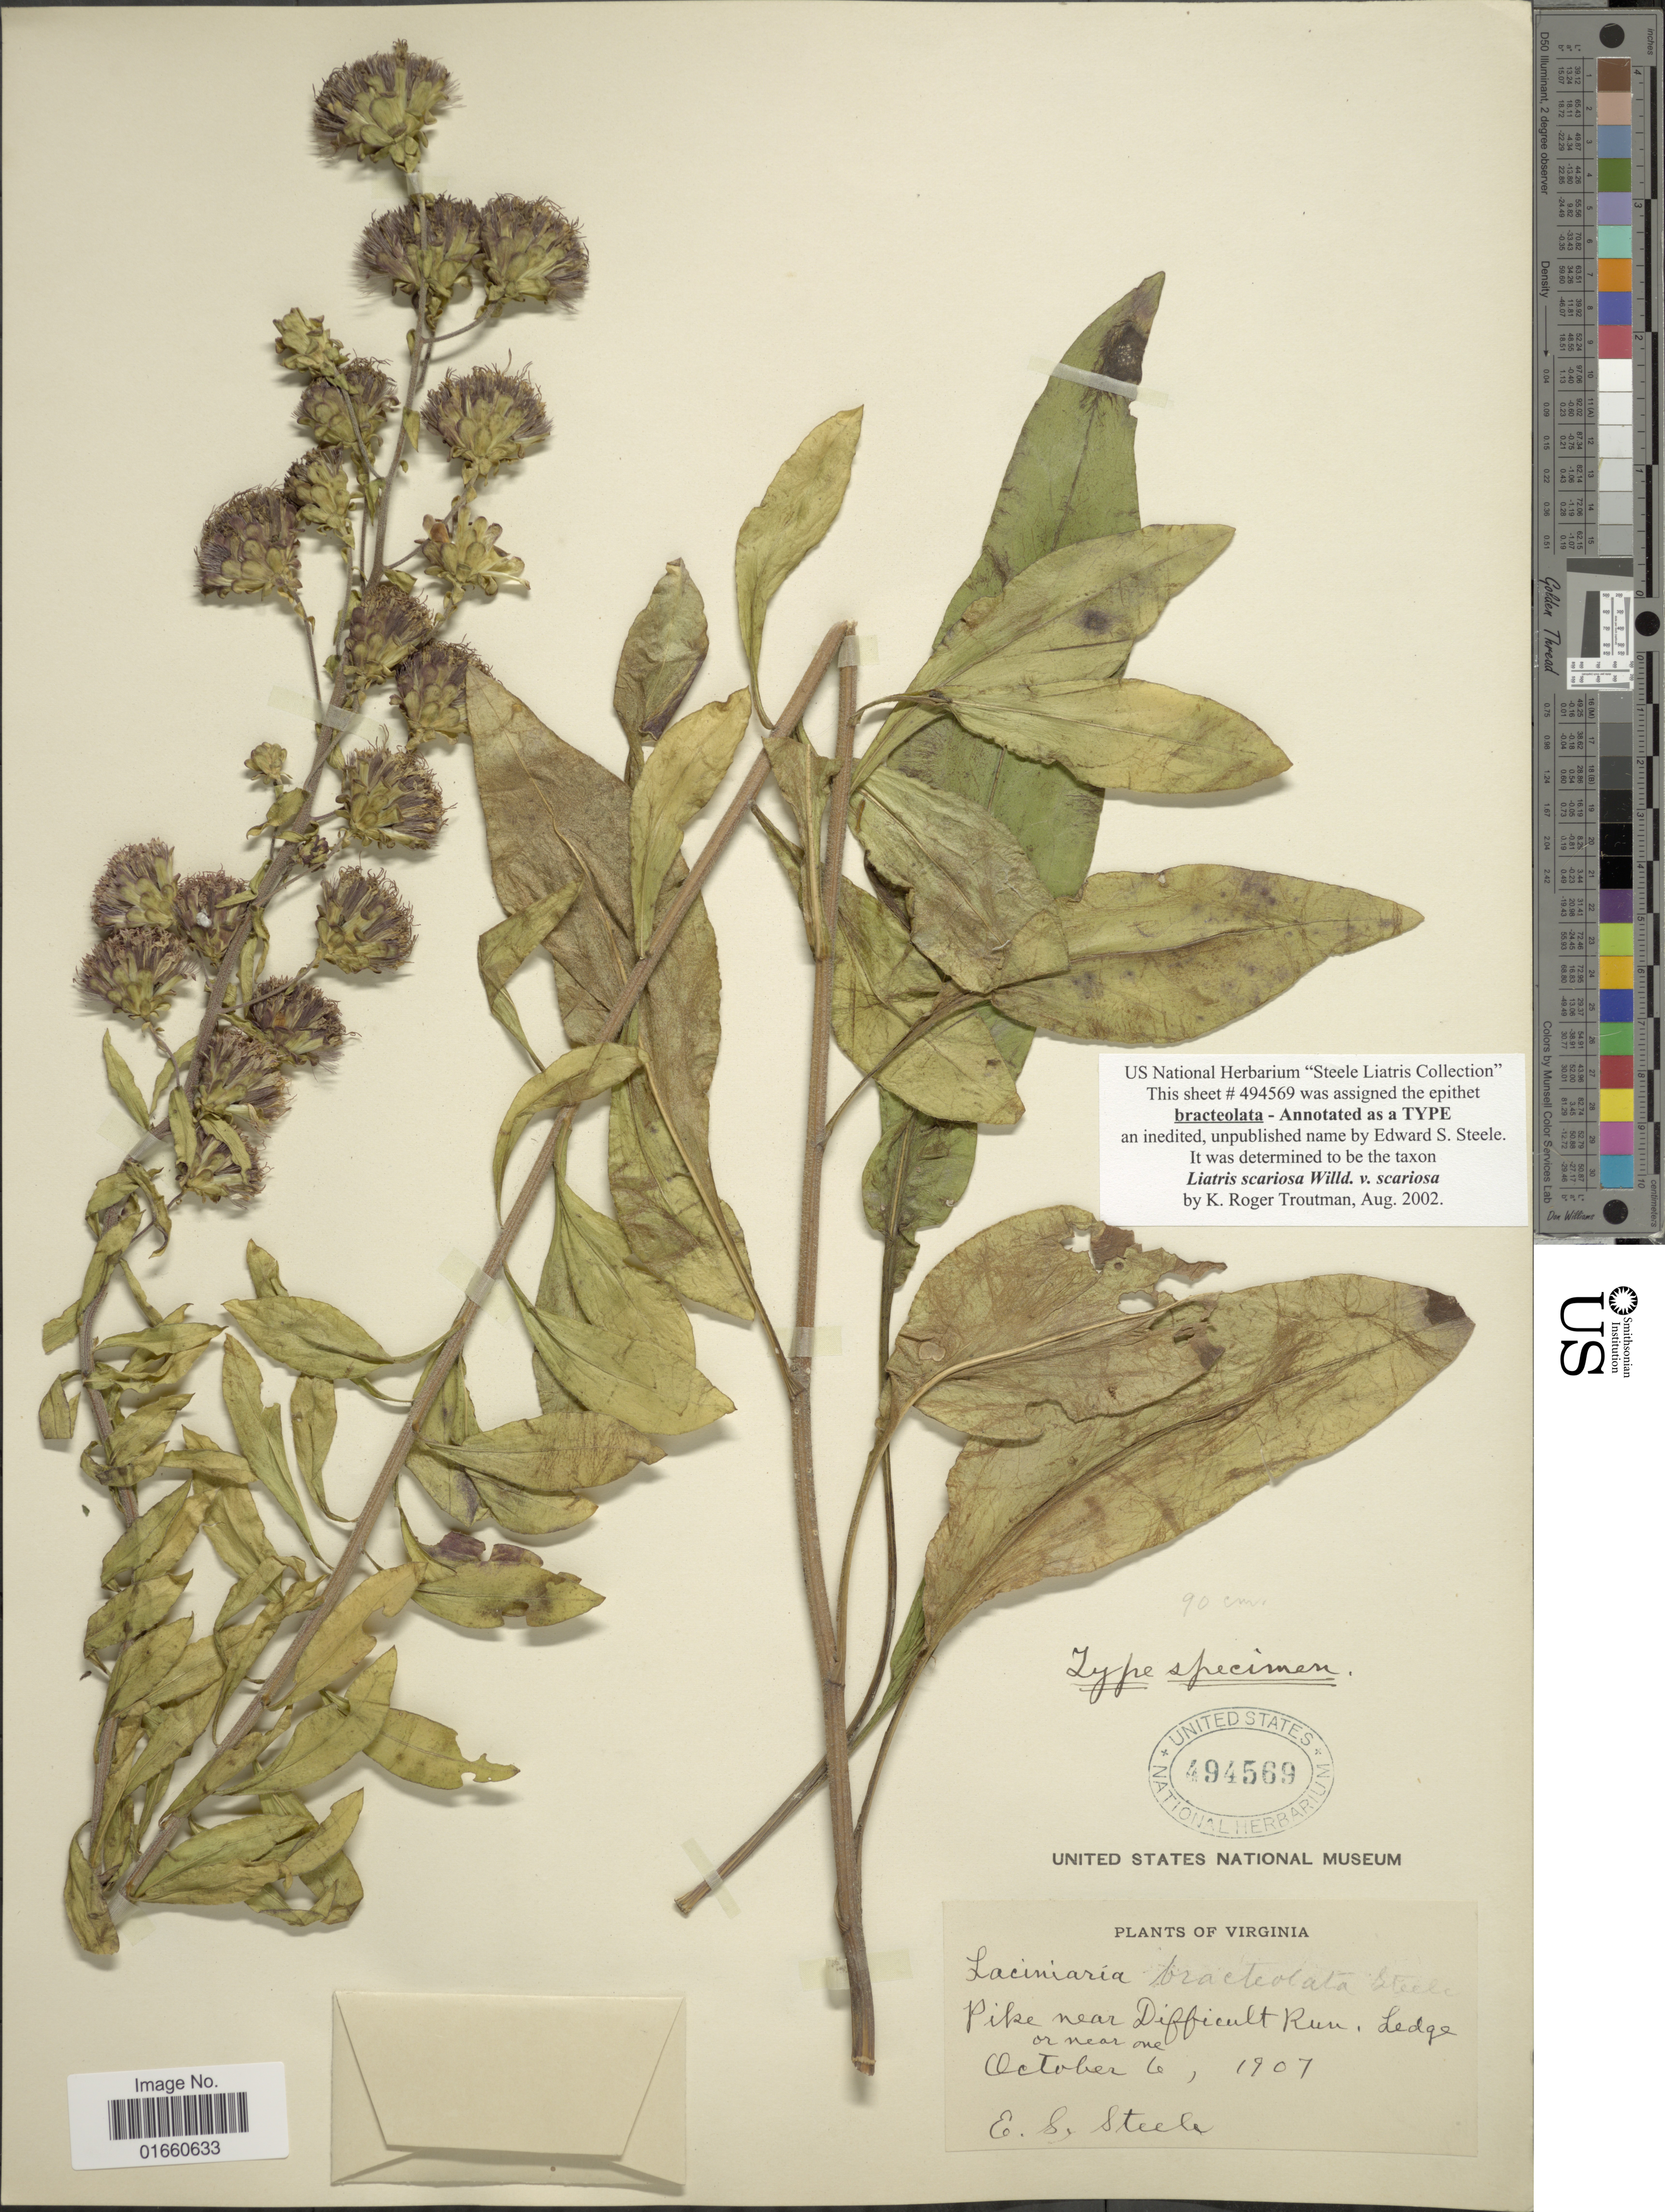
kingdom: Plantae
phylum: Tracheophyta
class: Magnoliopsida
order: Asterales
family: Asteraceae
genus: Liatris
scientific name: Liatris scariosa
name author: (L.) Willd.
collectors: E. Steele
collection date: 1907-10-06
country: United States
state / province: Virginia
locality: Pike near Difficult Run. Ledge or near one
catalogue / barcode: US 494569